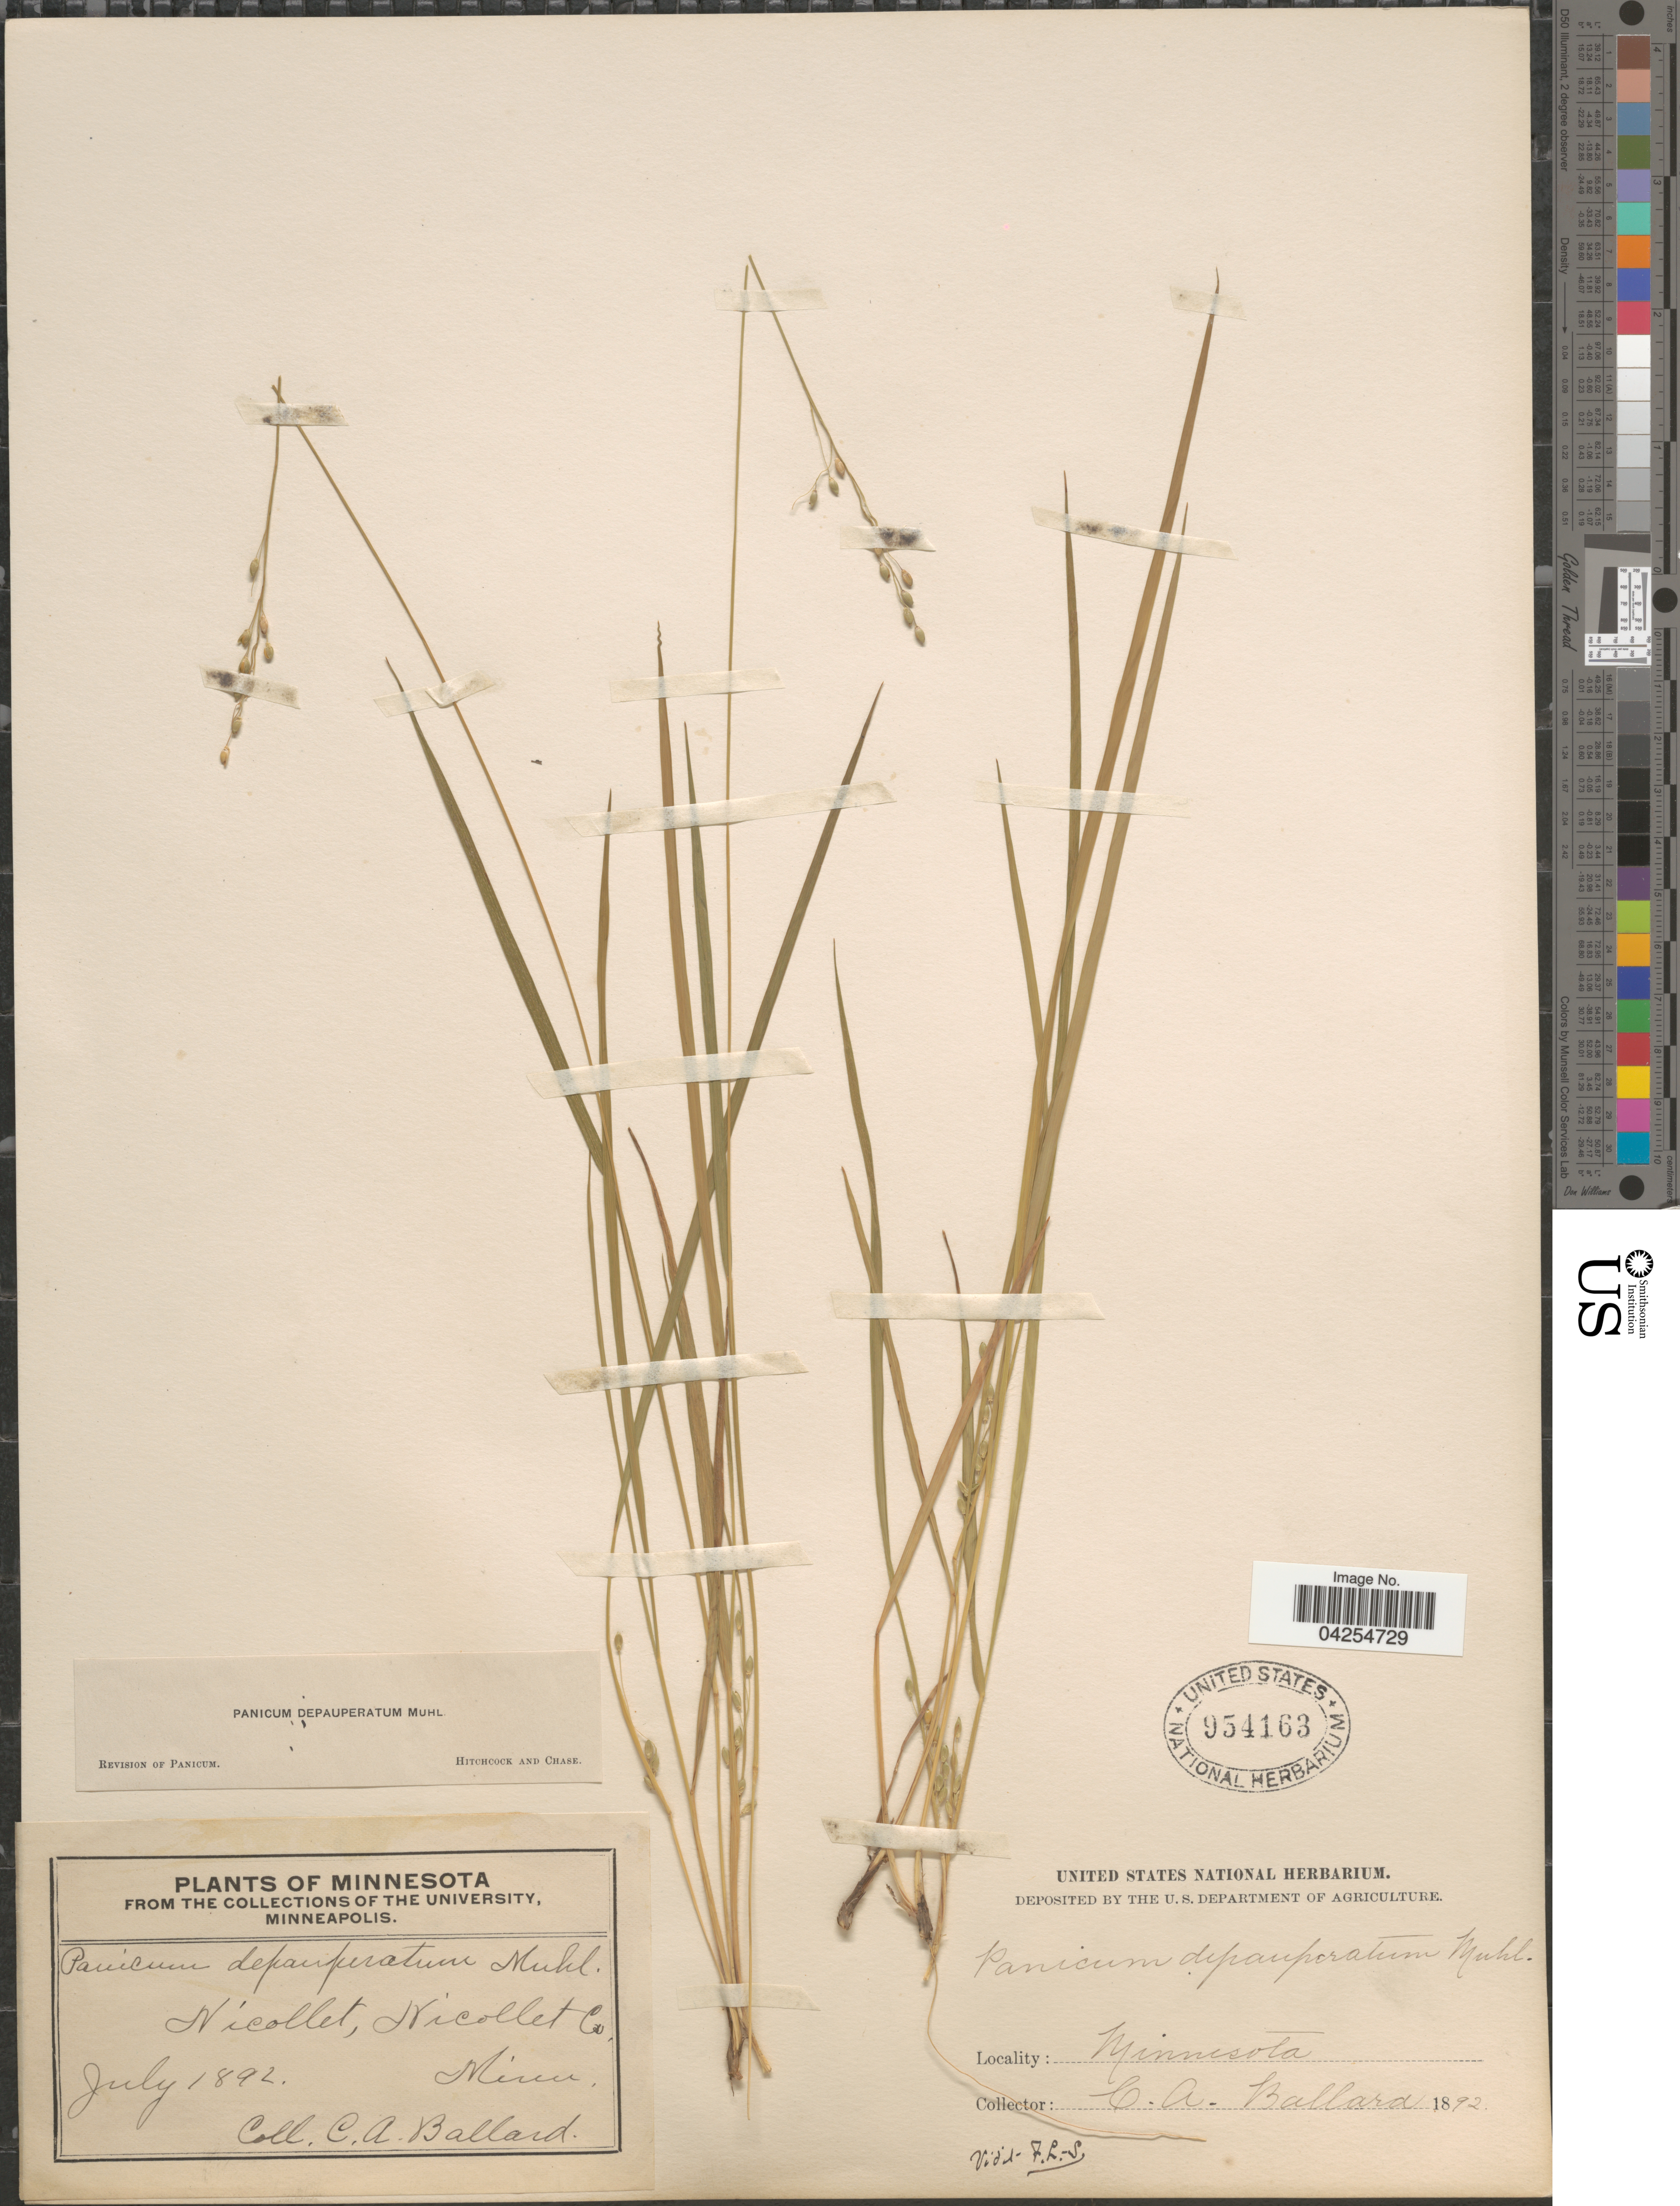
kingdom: Plantae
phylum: Tracheophyta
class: Liliopsida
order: Poales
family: Poaceae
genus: Dichanthelium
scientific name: Dichanthelium depauperatum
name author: (Muhl.) Gould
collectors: C. A. Ballard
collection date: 1892-07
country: United States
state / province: Minnesota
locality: Nicollet, Nicollet Co.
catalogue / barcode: US 954163